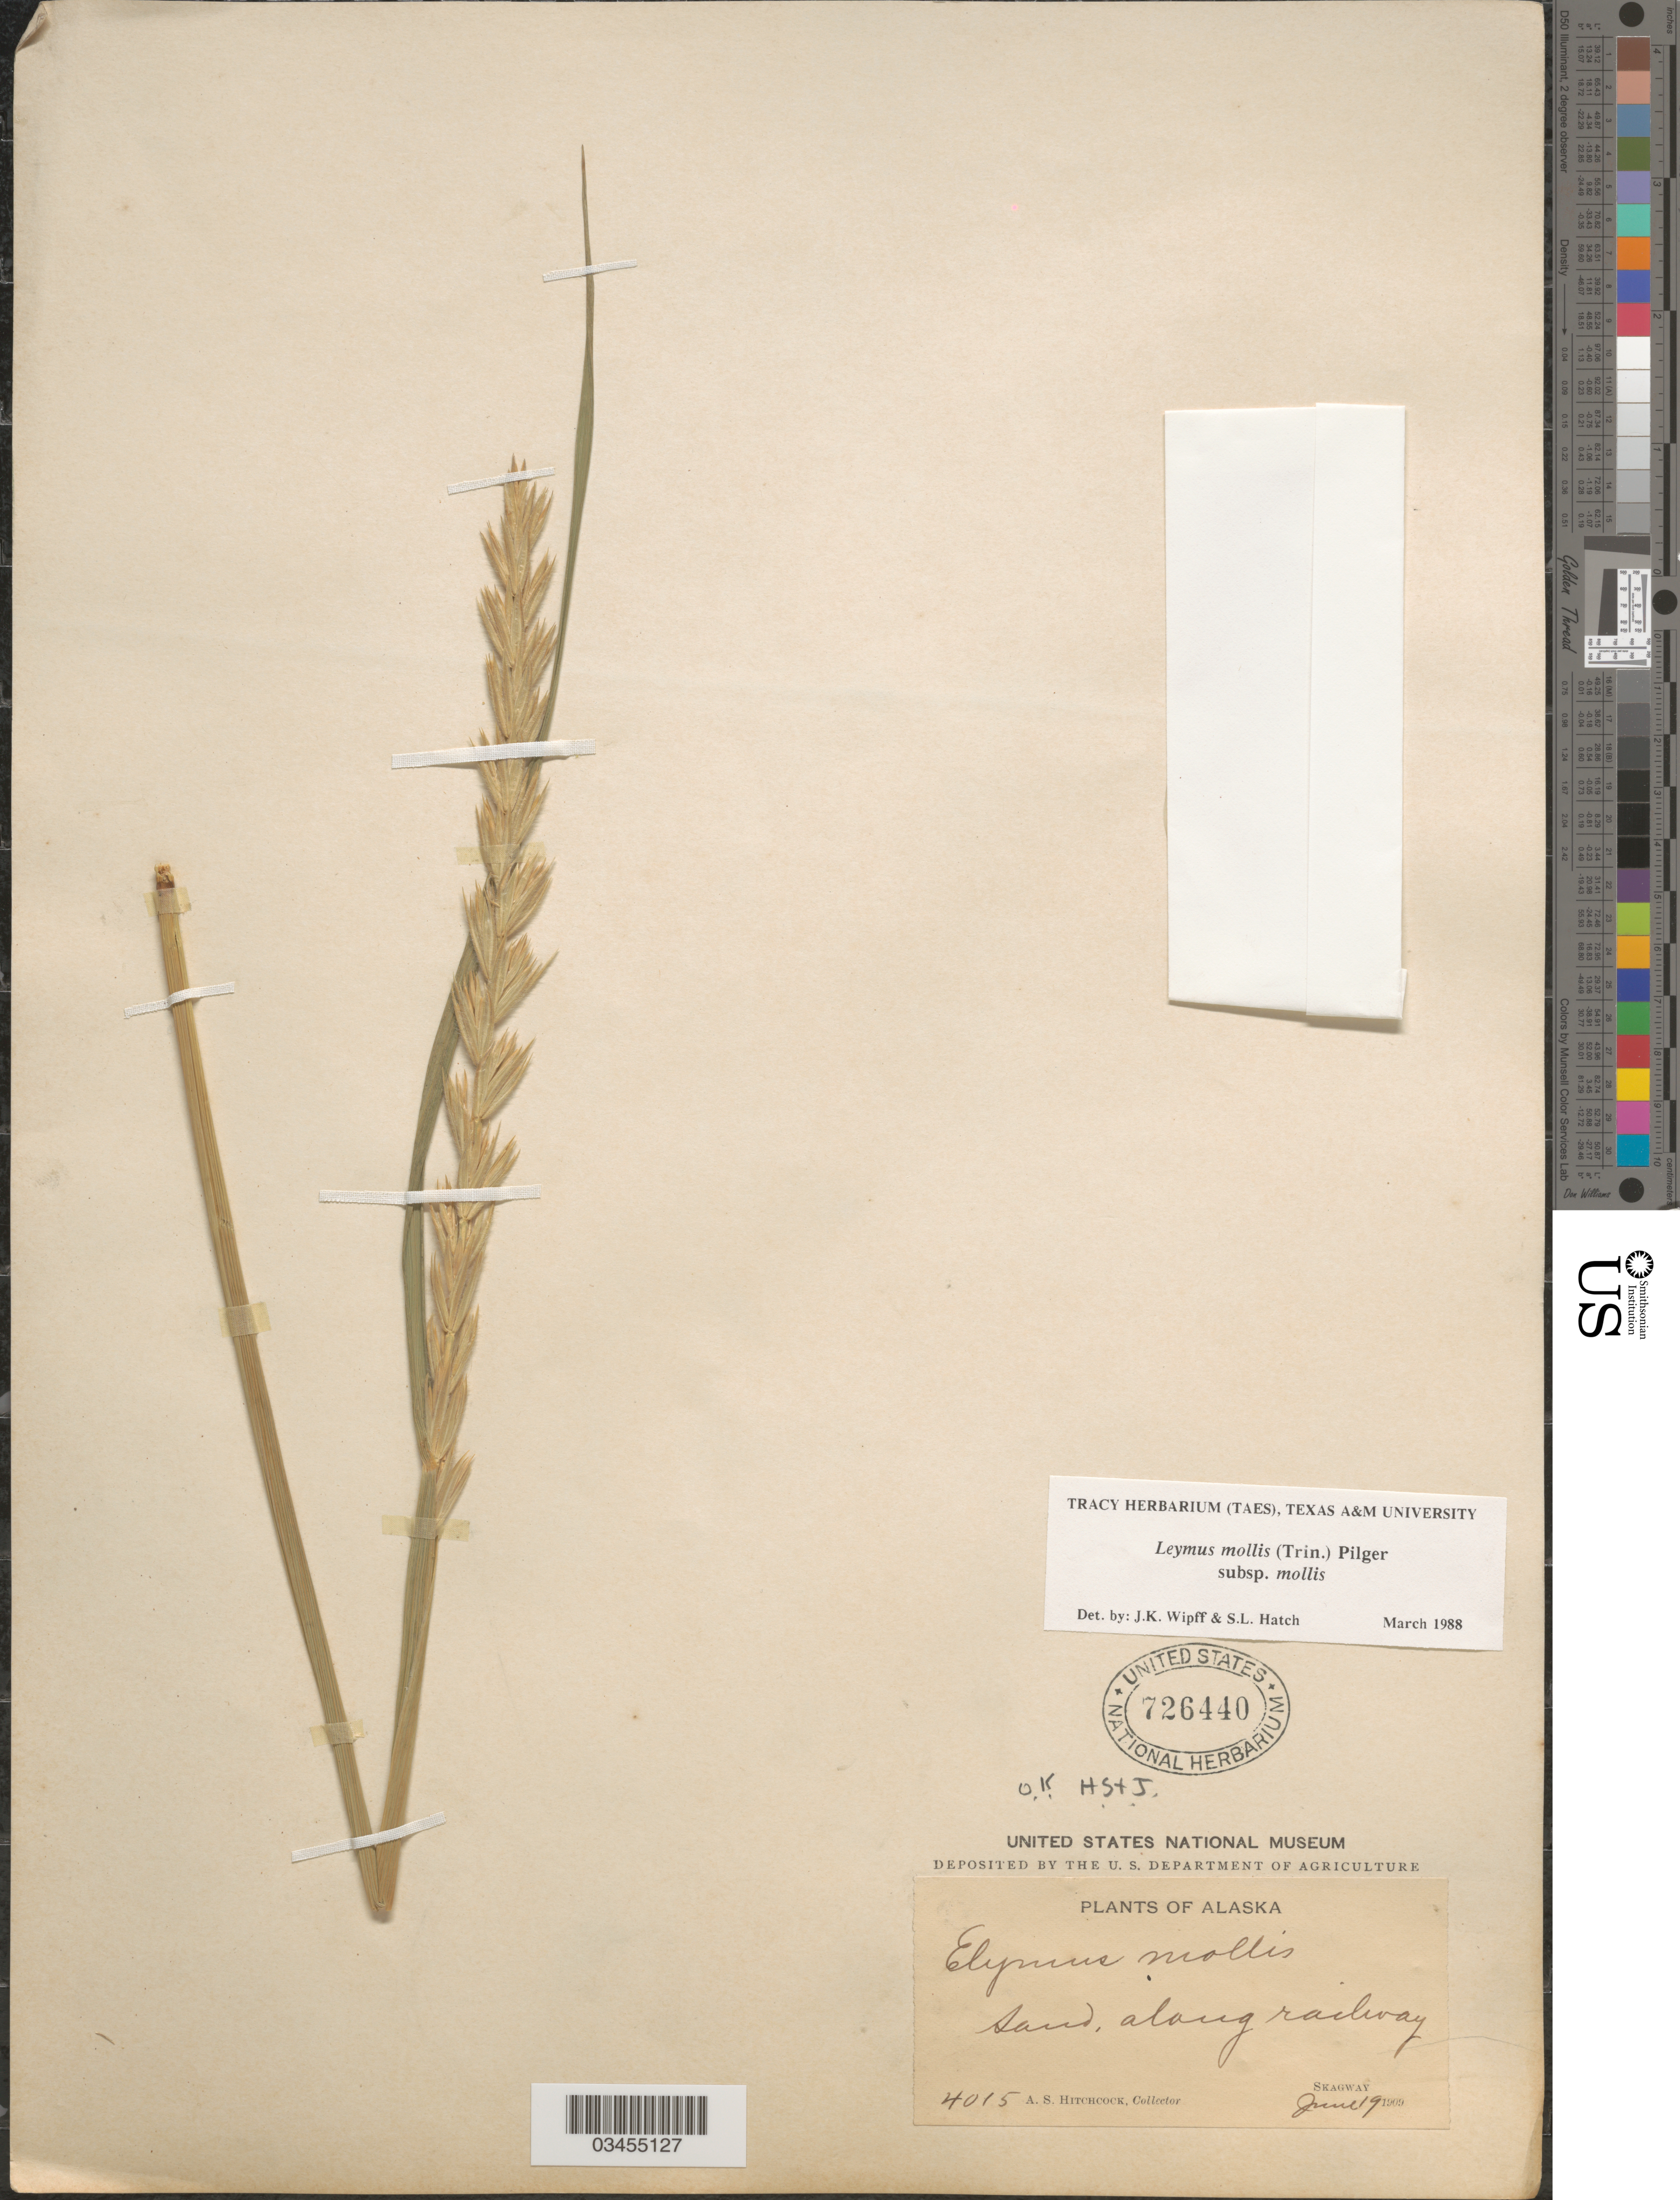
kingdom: Plantae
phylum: Tracheophyta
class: Liliopsida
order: Poales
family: Poaceae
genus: Leymus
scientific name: Leymus mollis subsp. mollis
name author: (Trin.) Pilg.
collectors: A. S. Hitchcock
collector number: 4015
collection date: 1909-06-19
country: United States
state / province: Alaska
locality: Sand, along railway. Skagway.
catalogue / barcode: US 726440